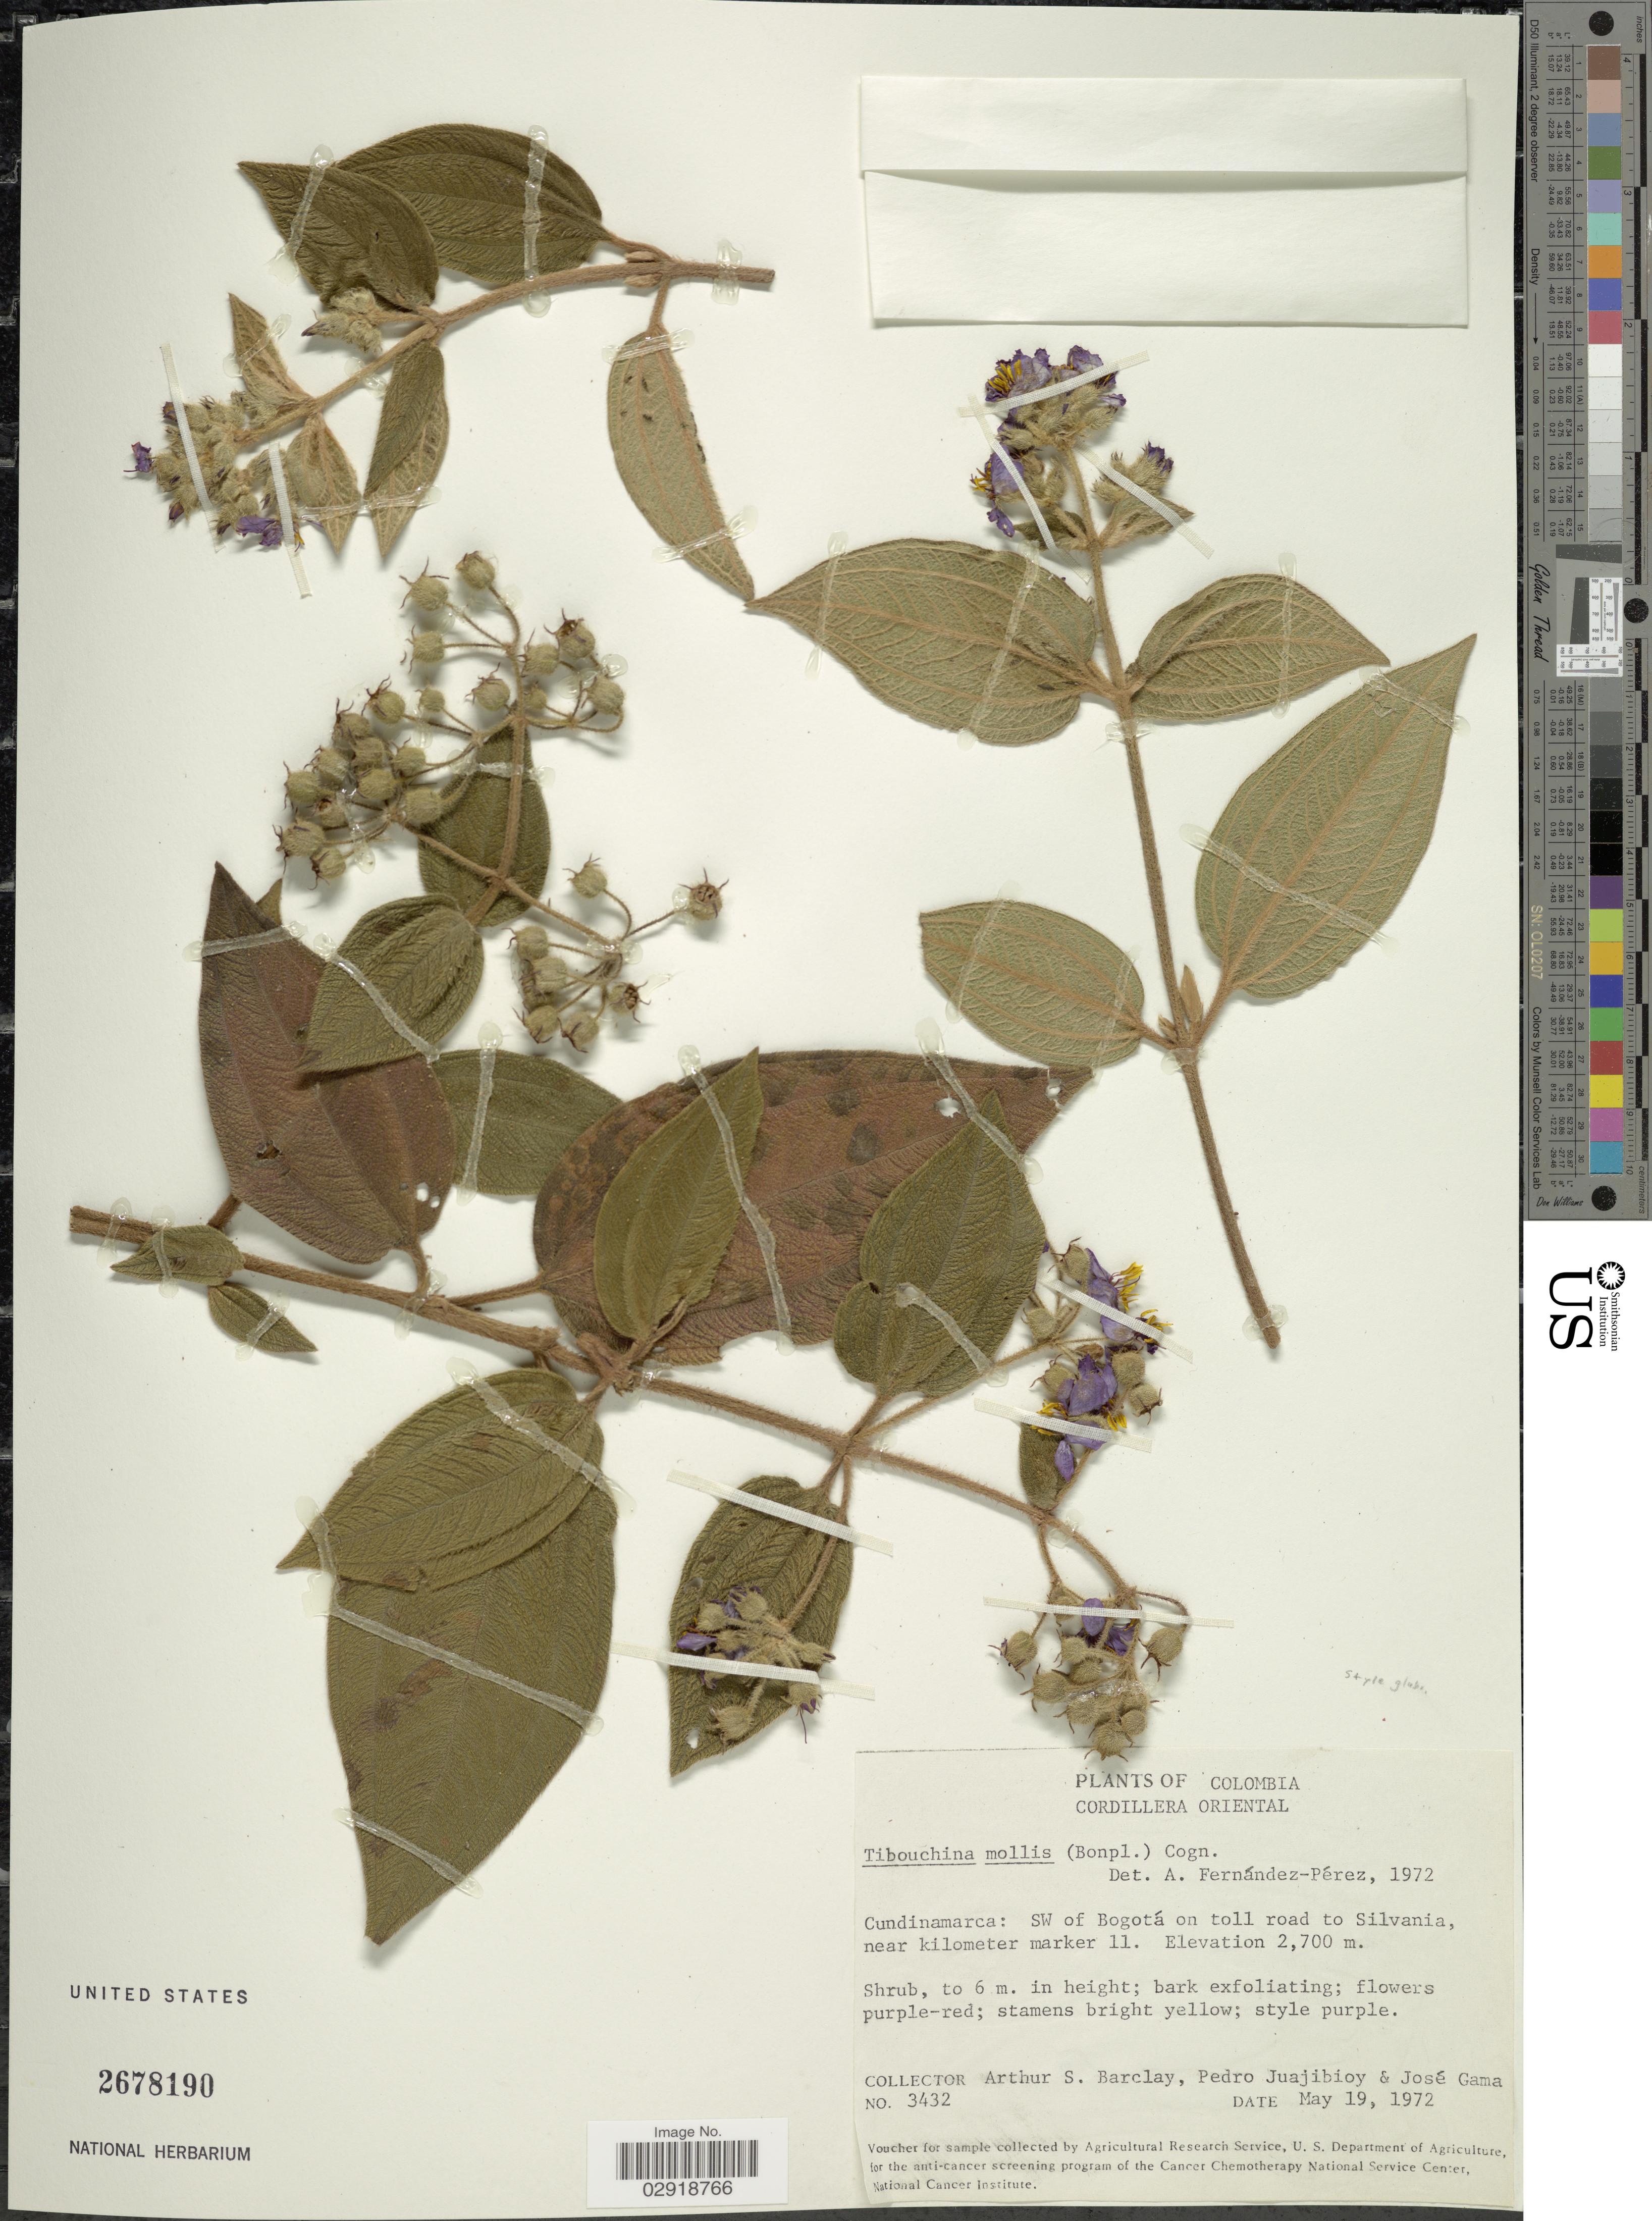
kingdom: Plantae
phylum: Tracheophyta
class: Magnoliopsida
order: Myrtales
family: Melastomataceae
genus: Chaetogastra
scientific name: Chaetogastra mollis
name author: (Bonpl.) DC.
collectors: A. S. Barclay, P. Juajibioy & J. Gama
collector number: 3432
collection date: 1972-05-19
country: Colombia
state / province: Cundinamarca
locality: Cordillera Oriental. SW of Bogotá on toll road to Silvania, near kilometer marker 11.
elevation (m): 2700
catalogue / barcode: US 2678190